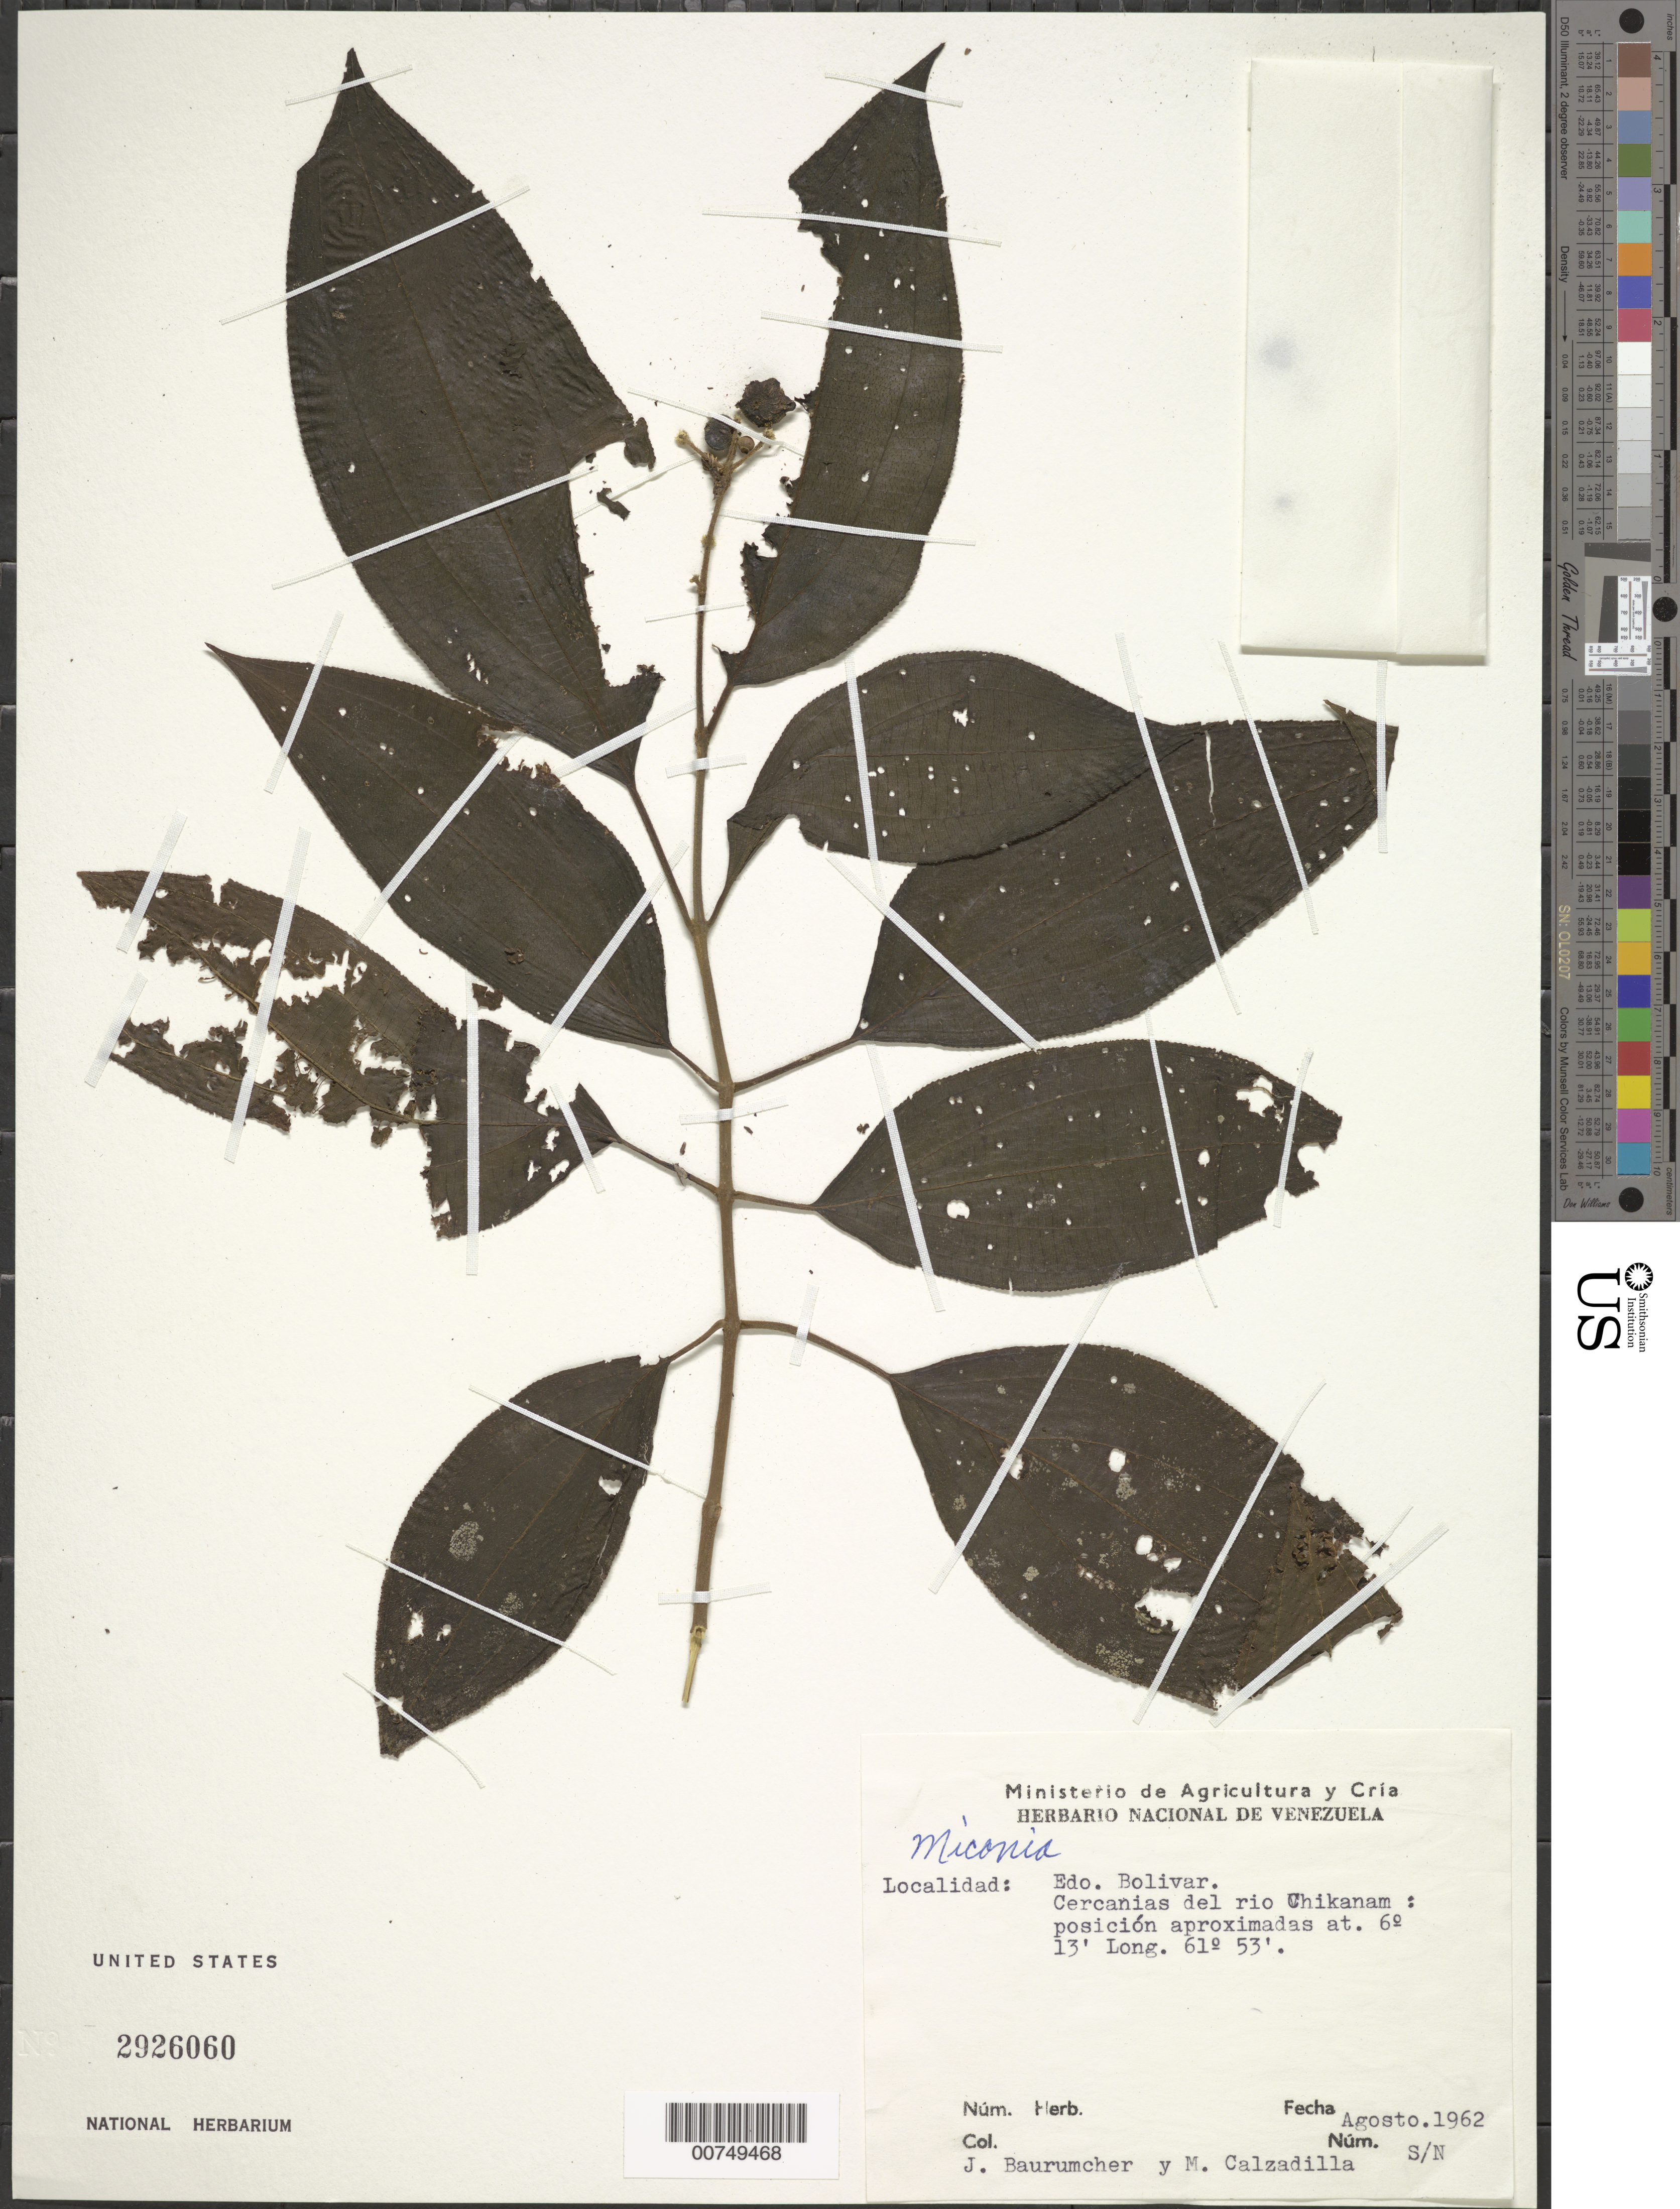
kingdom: Plantae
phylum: Tracheophyta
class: Magnoliopsida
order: Myrtales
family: Melastomataceae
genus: Miconia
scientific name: Miconia sp.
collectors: J. Baumrucker & M. Calzadillas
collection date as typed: Aug-62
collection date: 1962-08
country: Venezuela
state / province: Bolívar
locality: Río Chikanam, cercanias del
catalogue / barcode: US 2926060